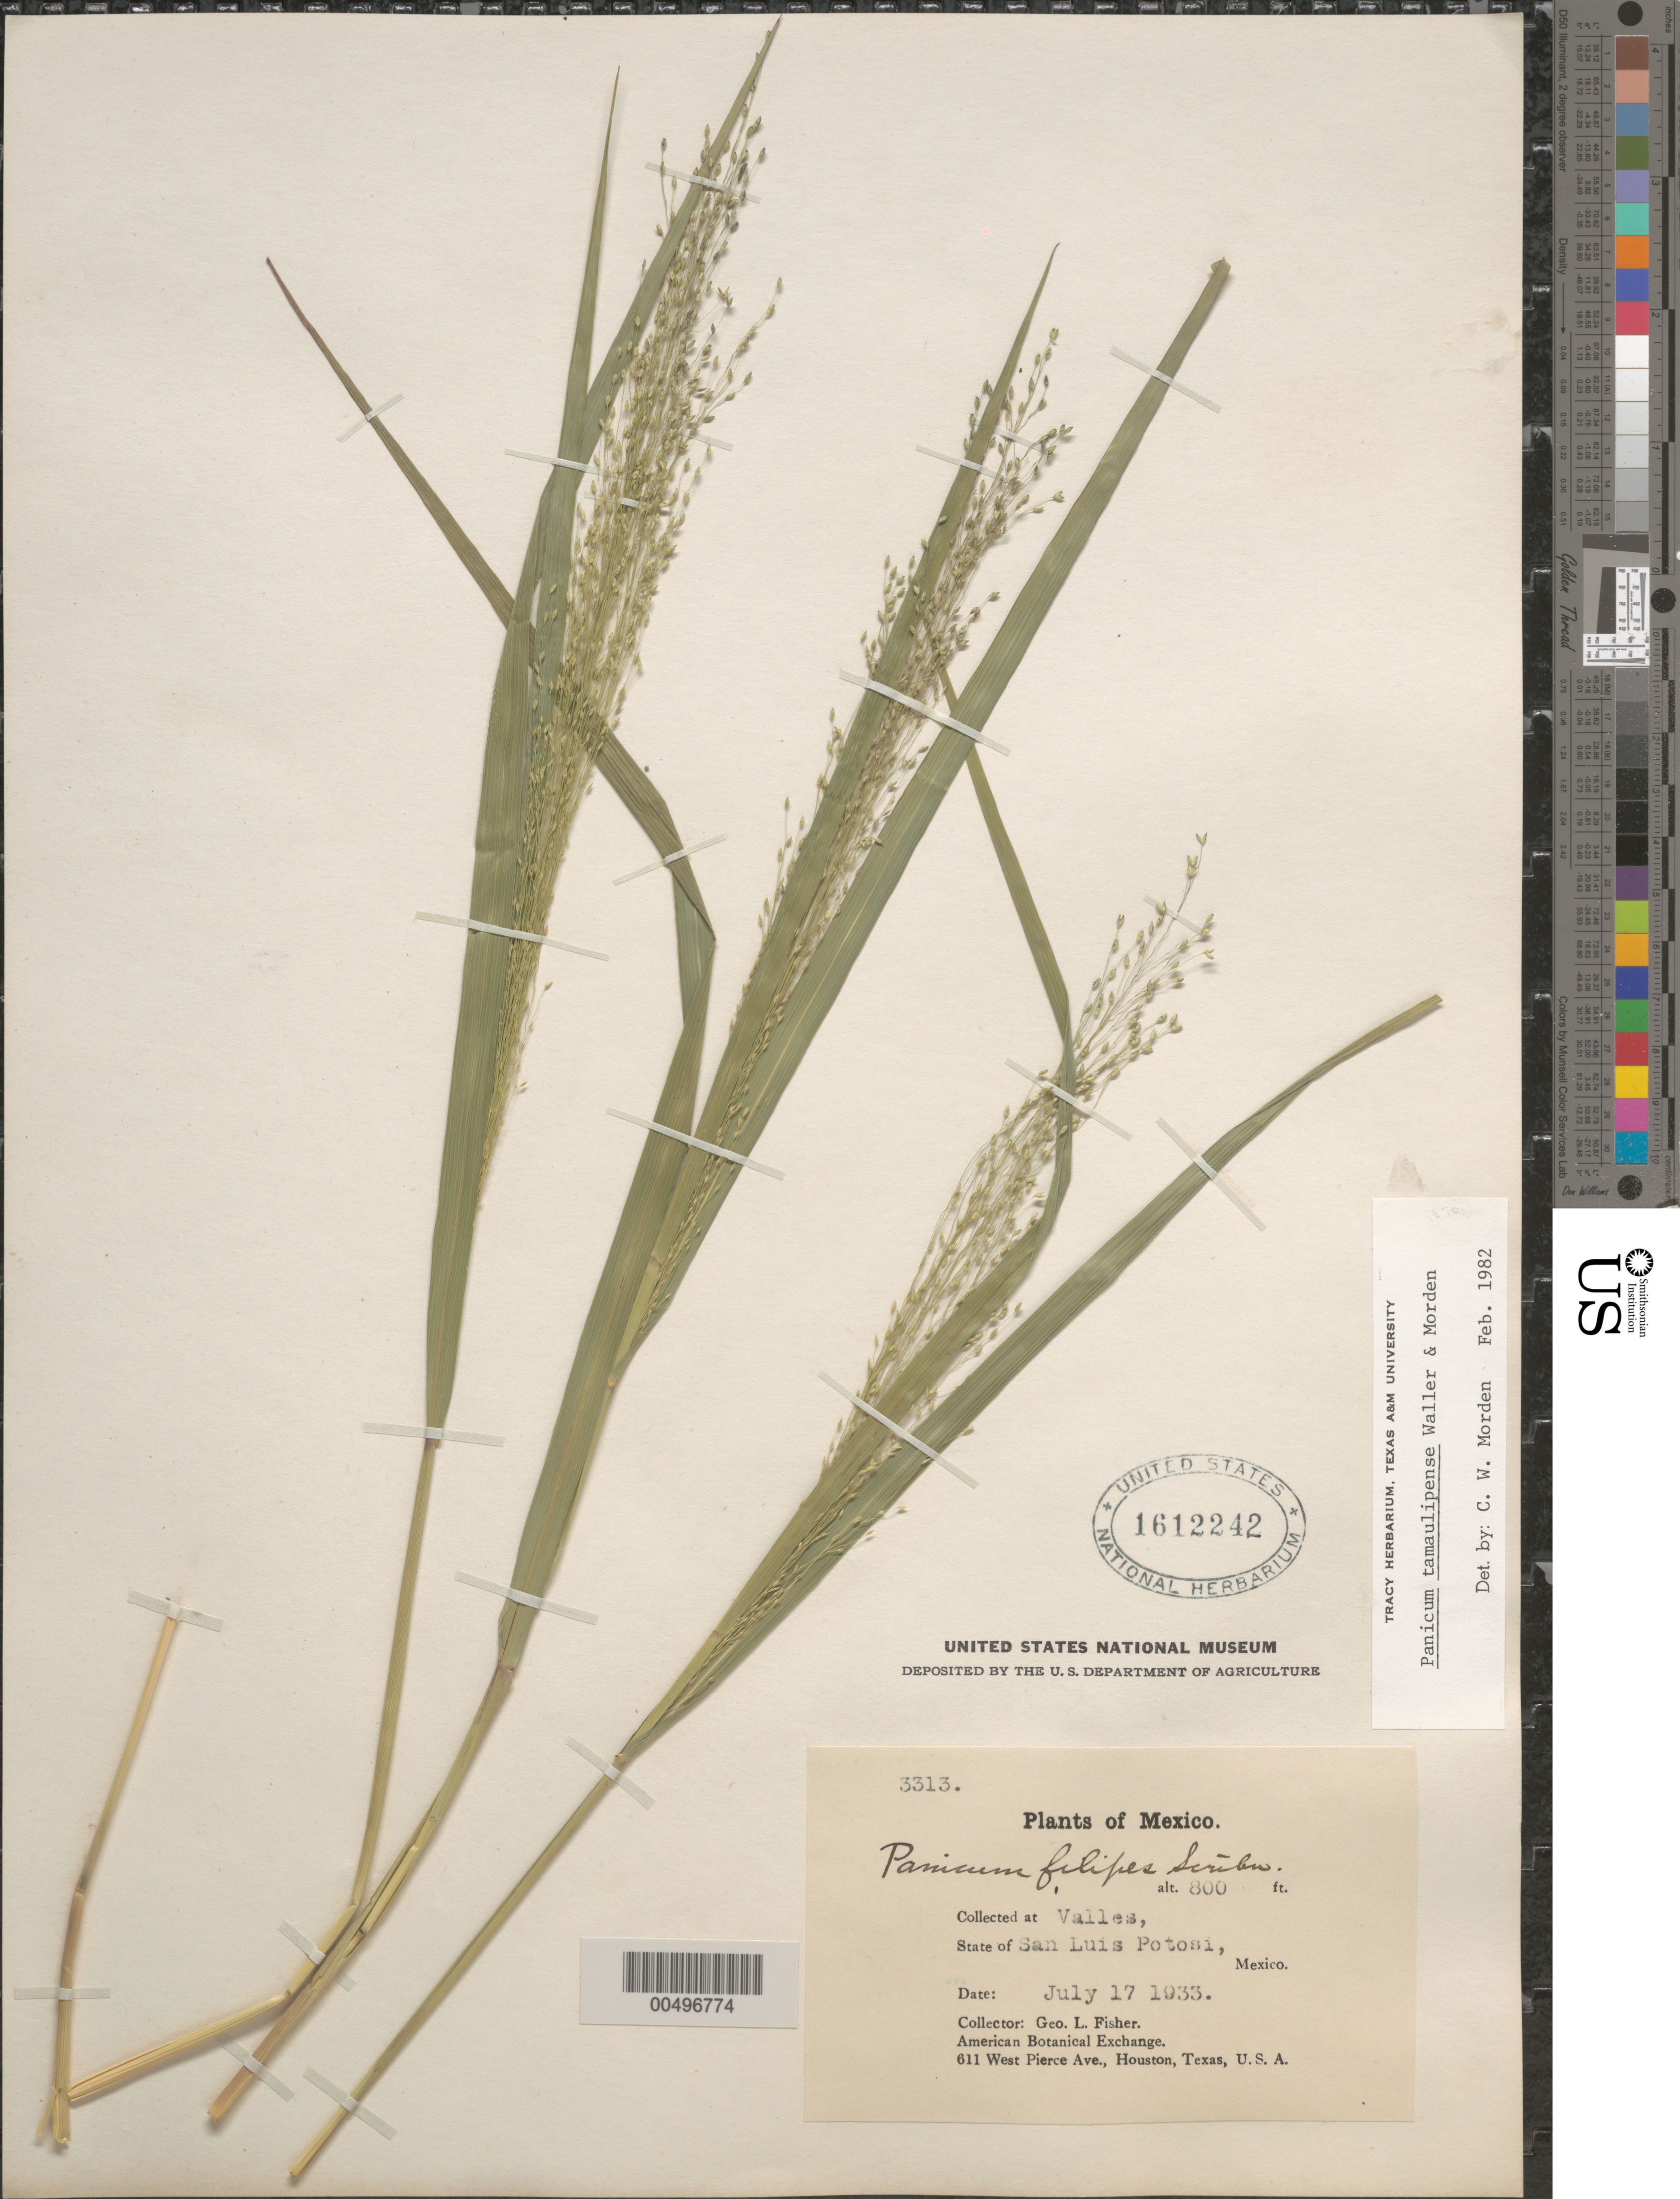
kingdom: Plantae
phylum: Tracheophyta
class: Liliopsida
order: Poales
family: Poaceae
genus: Panicum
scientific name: Panicum tamaulipense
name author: Waller & Morden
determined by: Morden, C. W.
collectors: G. L. Fisher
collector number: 3313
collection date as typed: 17 Jul 1933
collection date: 1933-07-17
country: Mexico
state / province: San Luis Potosi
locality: Valles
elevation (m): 244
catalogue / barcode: US 1612242